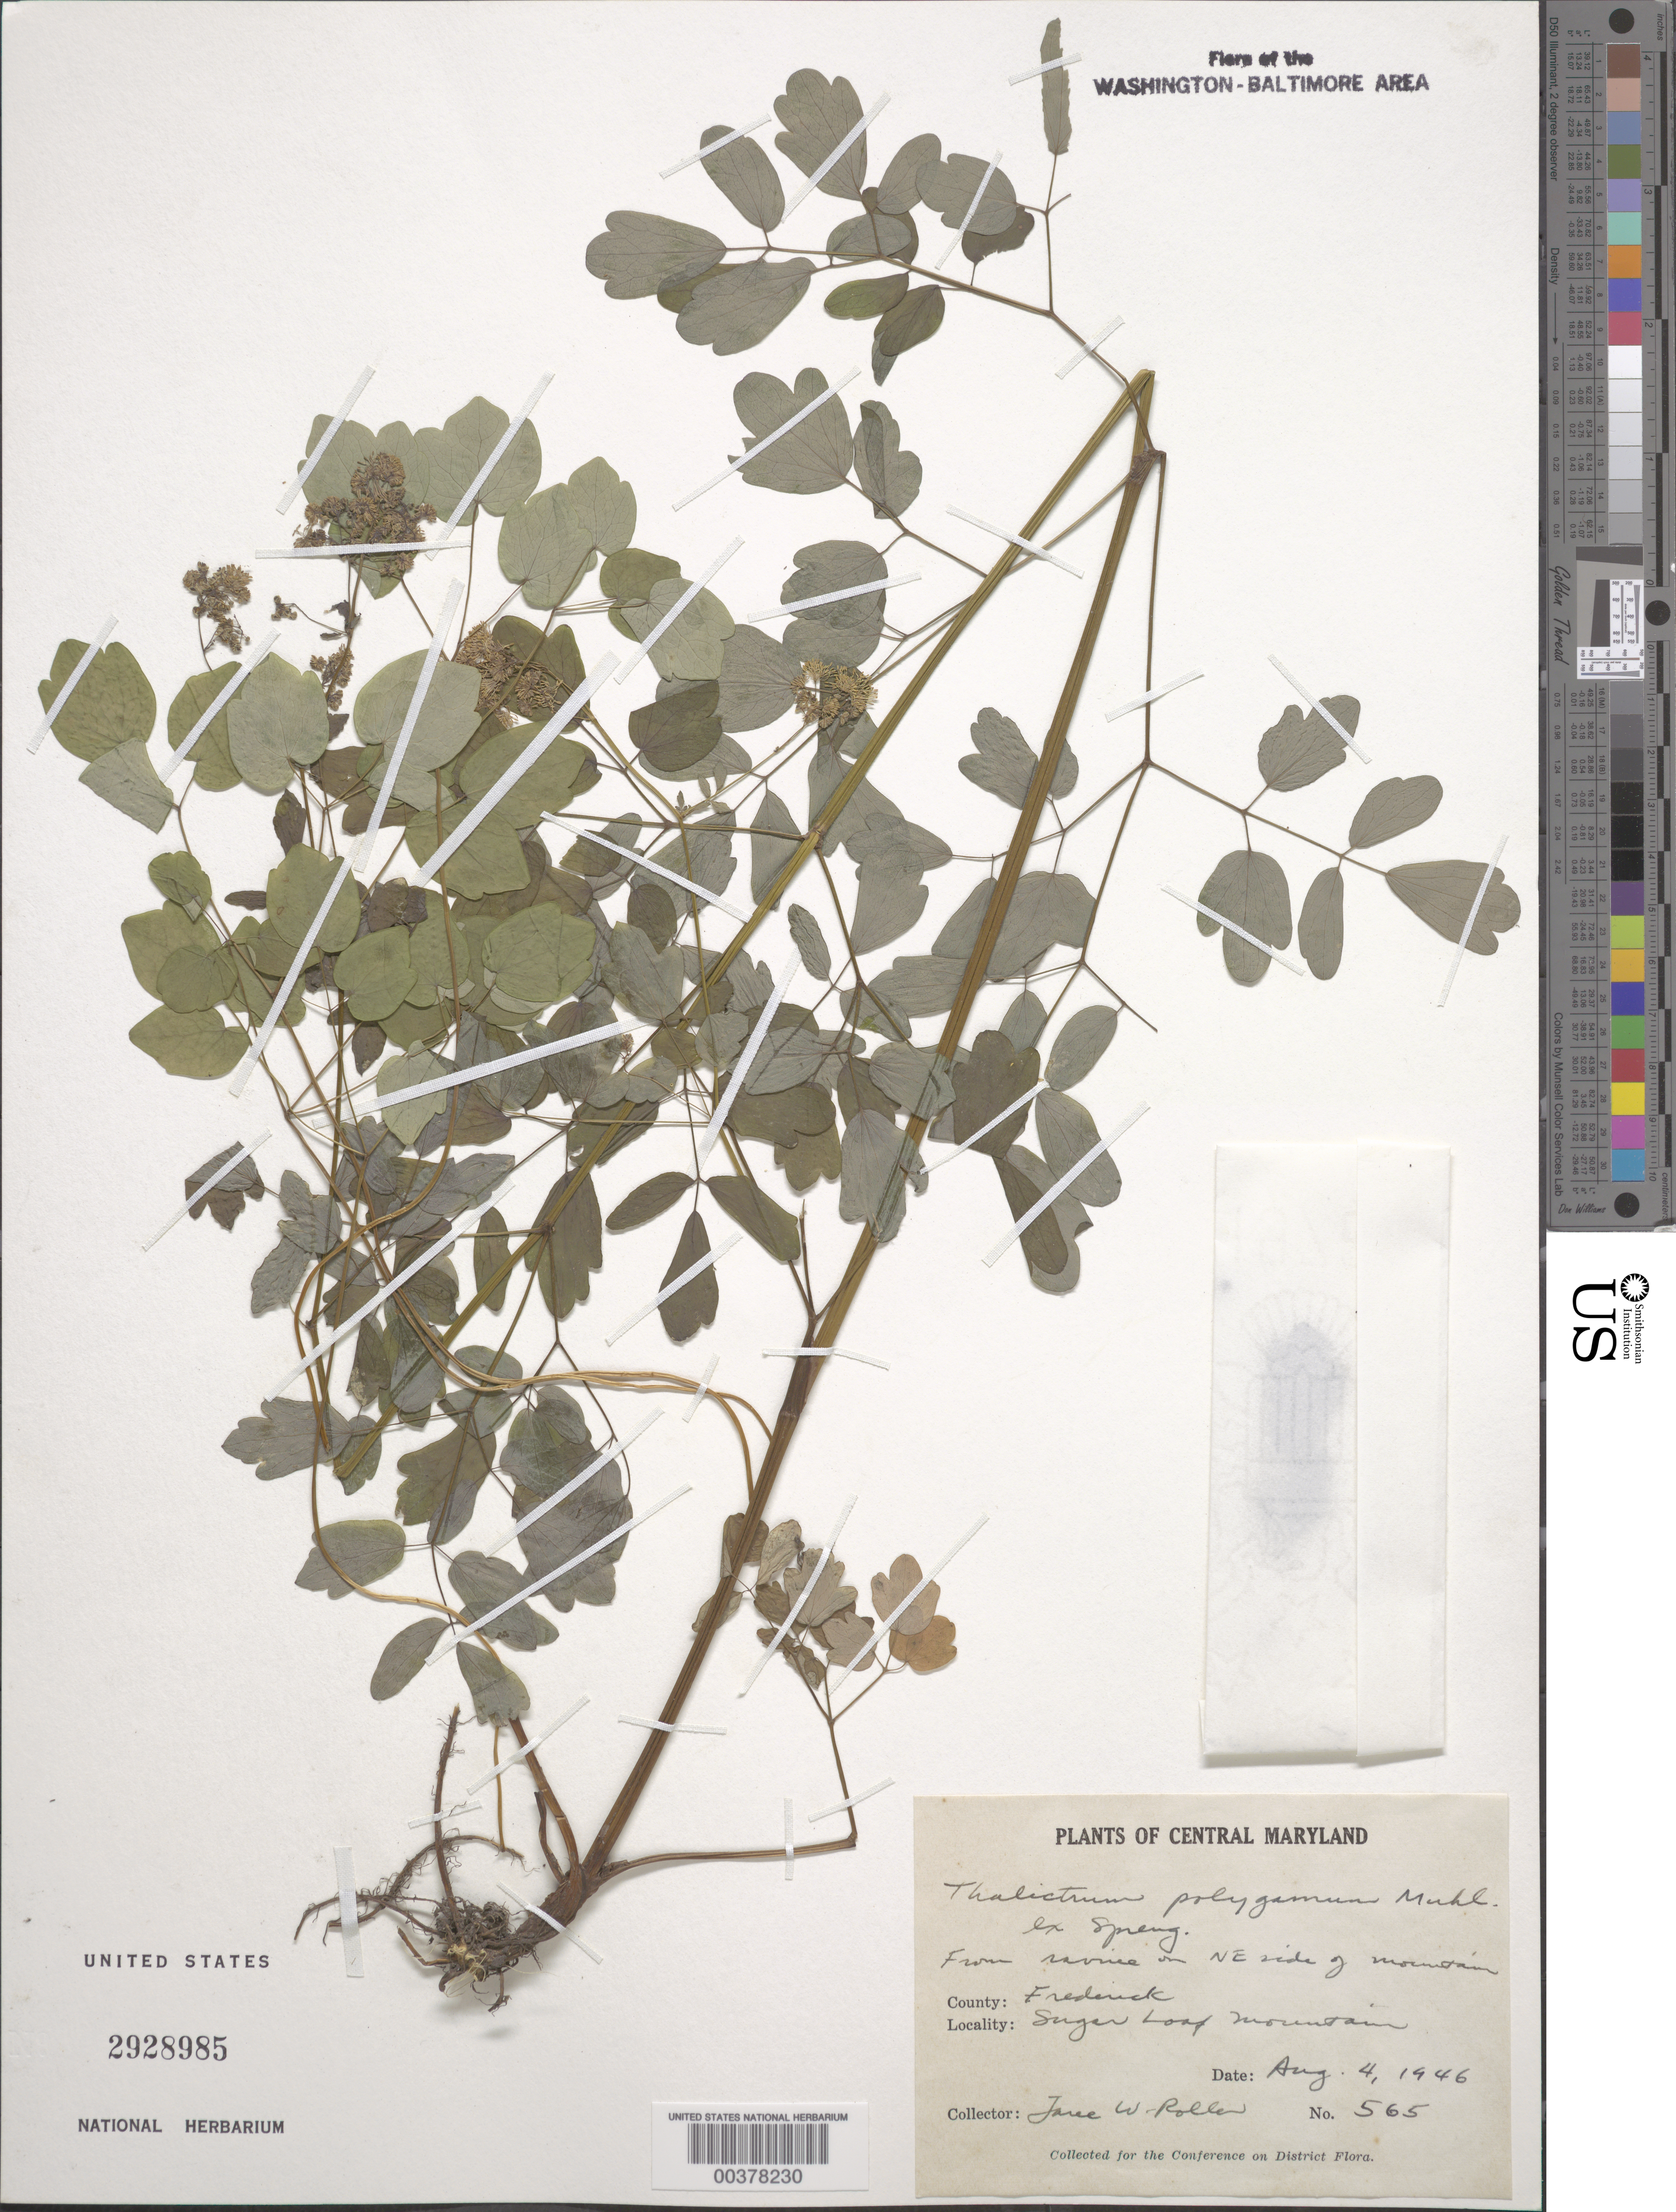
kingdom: Plantae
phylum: Tracheophyta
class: Magnoliopsida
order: Ranunculales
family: Ranunculaceae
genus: Thalictrum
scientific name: Thalictrum pubescens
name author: Pursh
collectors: J. W. Roller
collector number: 465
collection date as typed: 04 Aug 1956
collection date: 1956-08-04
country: United States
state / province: Maryland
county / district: Frederick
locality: Sugar Loaf Mountain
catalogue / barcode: US 2928985